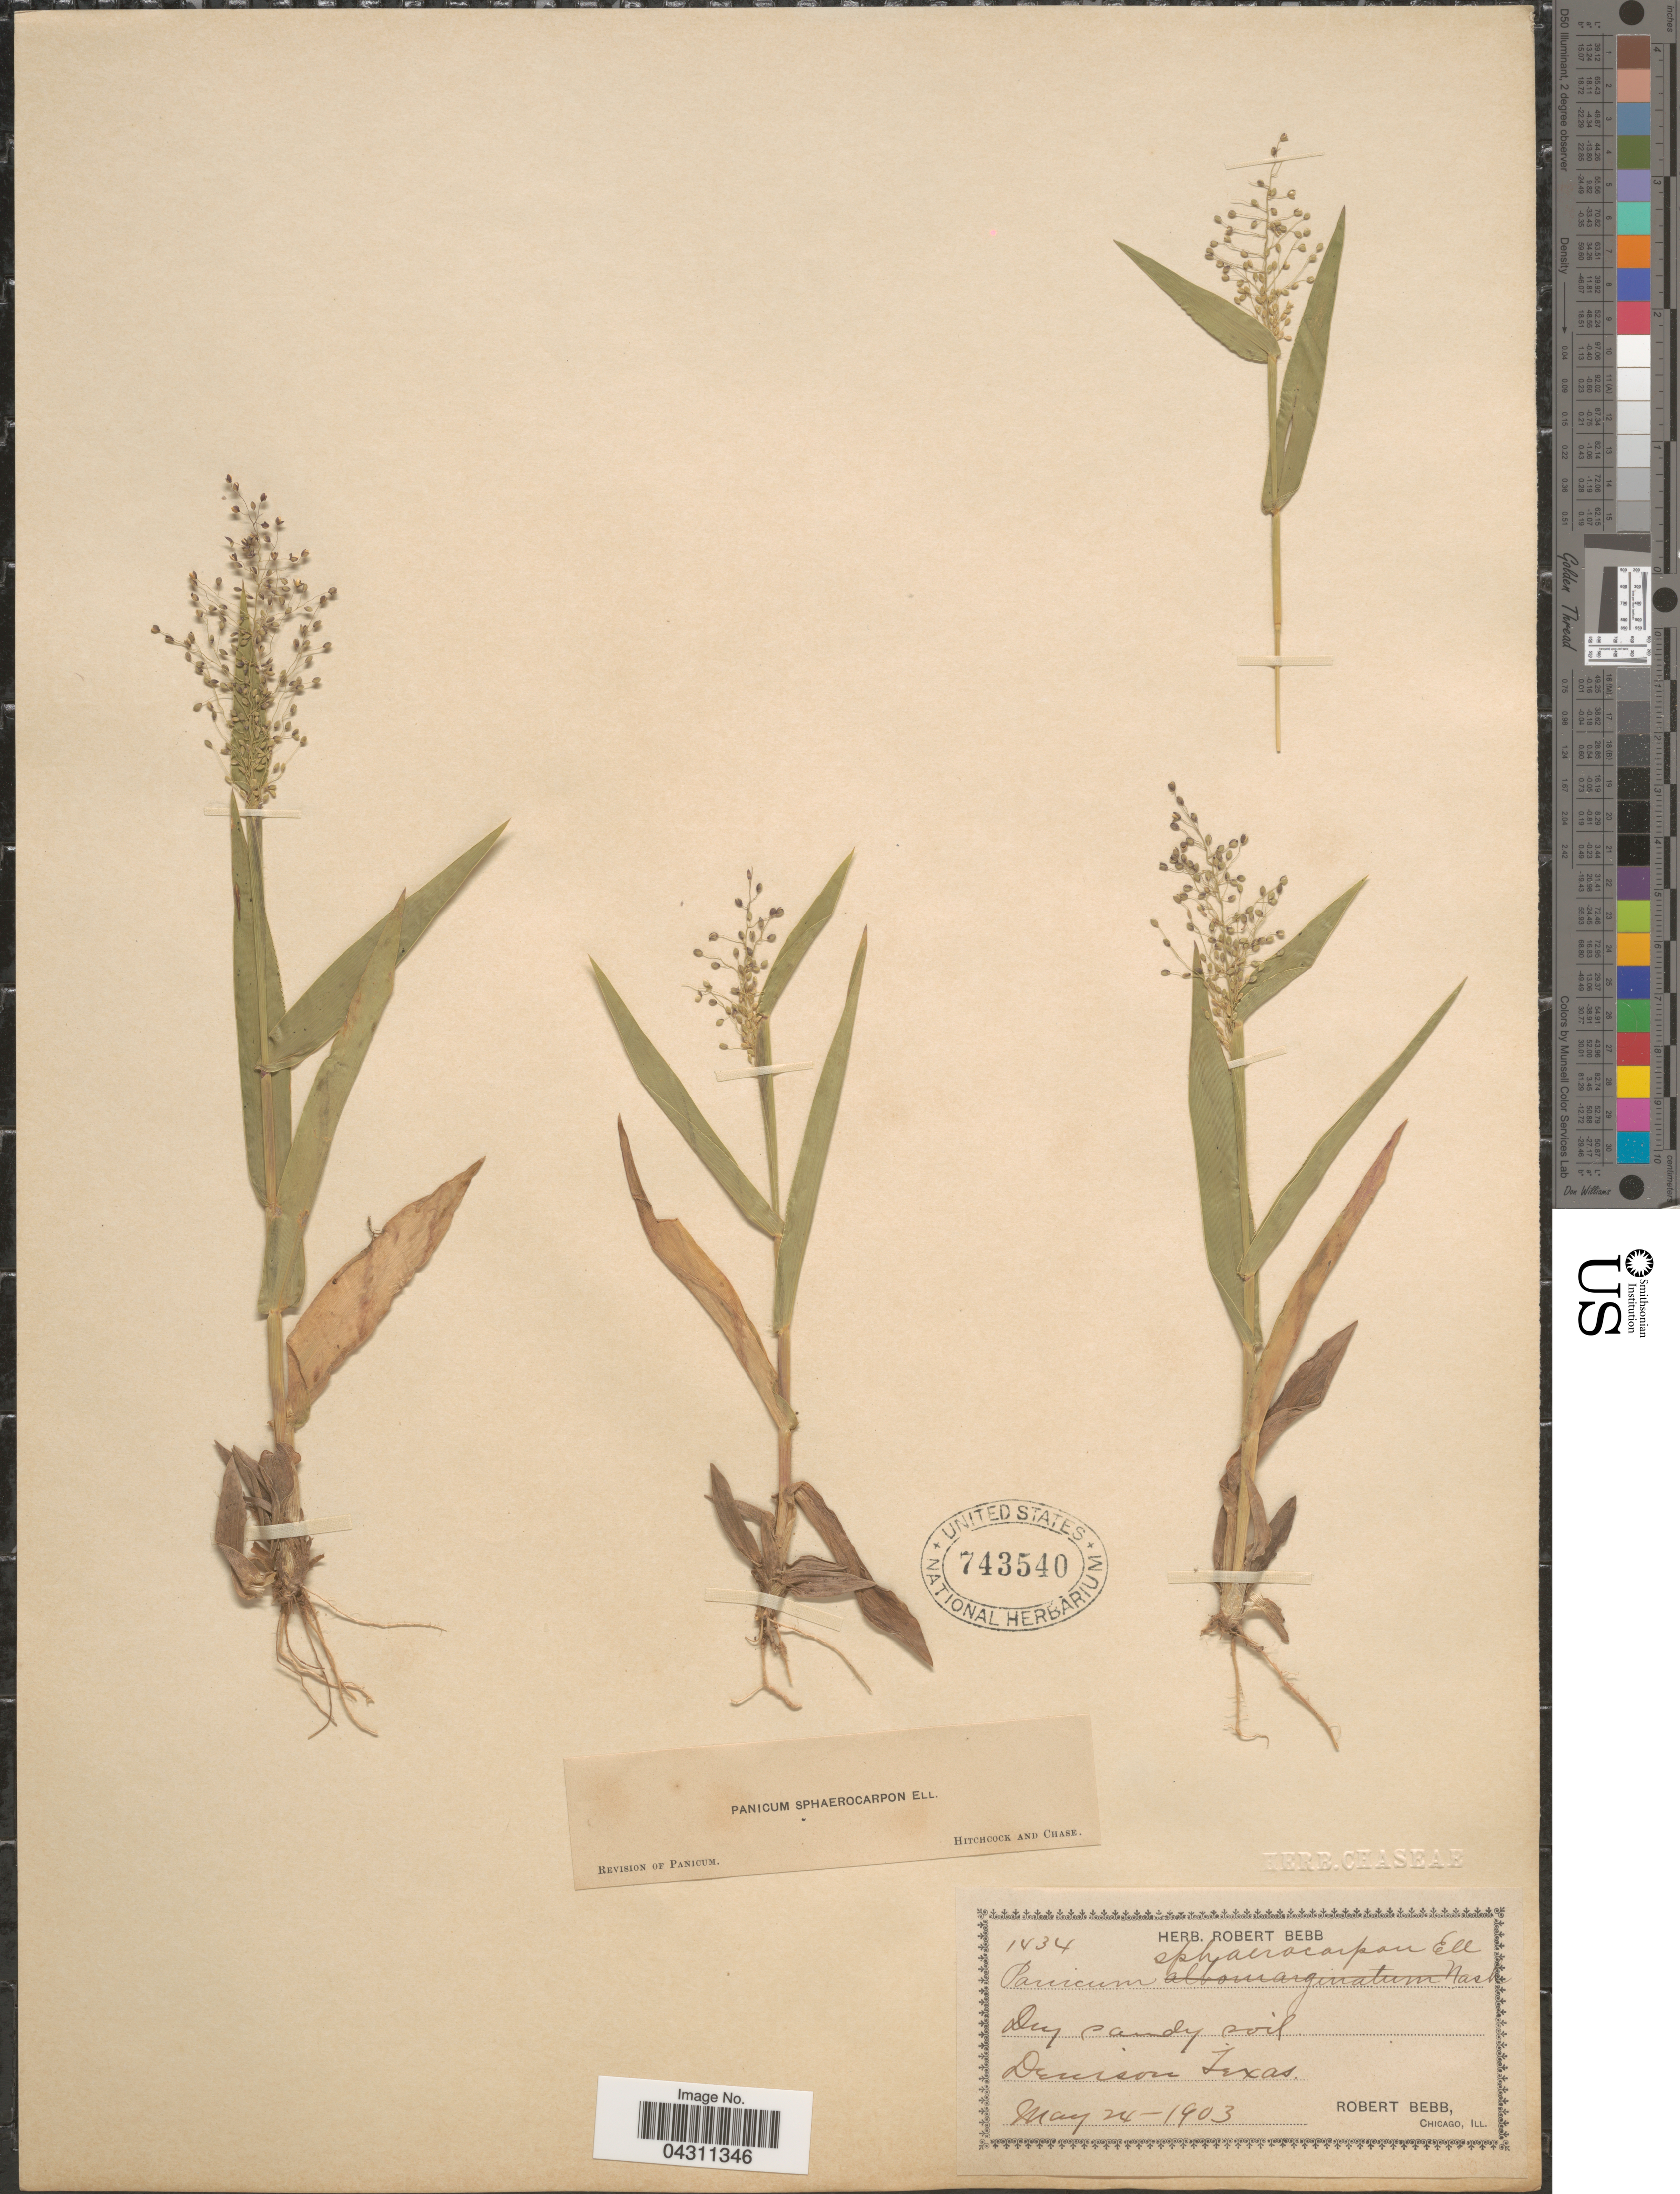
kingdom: Plantae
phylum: Tracheophyta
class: Liliopsida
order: Poales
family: Poaceae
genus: Dichanthelium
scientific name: Dichanthelium sphaerocarpon var. sphaerocarpon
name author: (Elliott) Gould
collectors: R. Bebb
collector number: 1434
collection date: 1903-05-24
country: United States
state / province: Texas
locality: Denison.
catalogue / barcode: US 743540